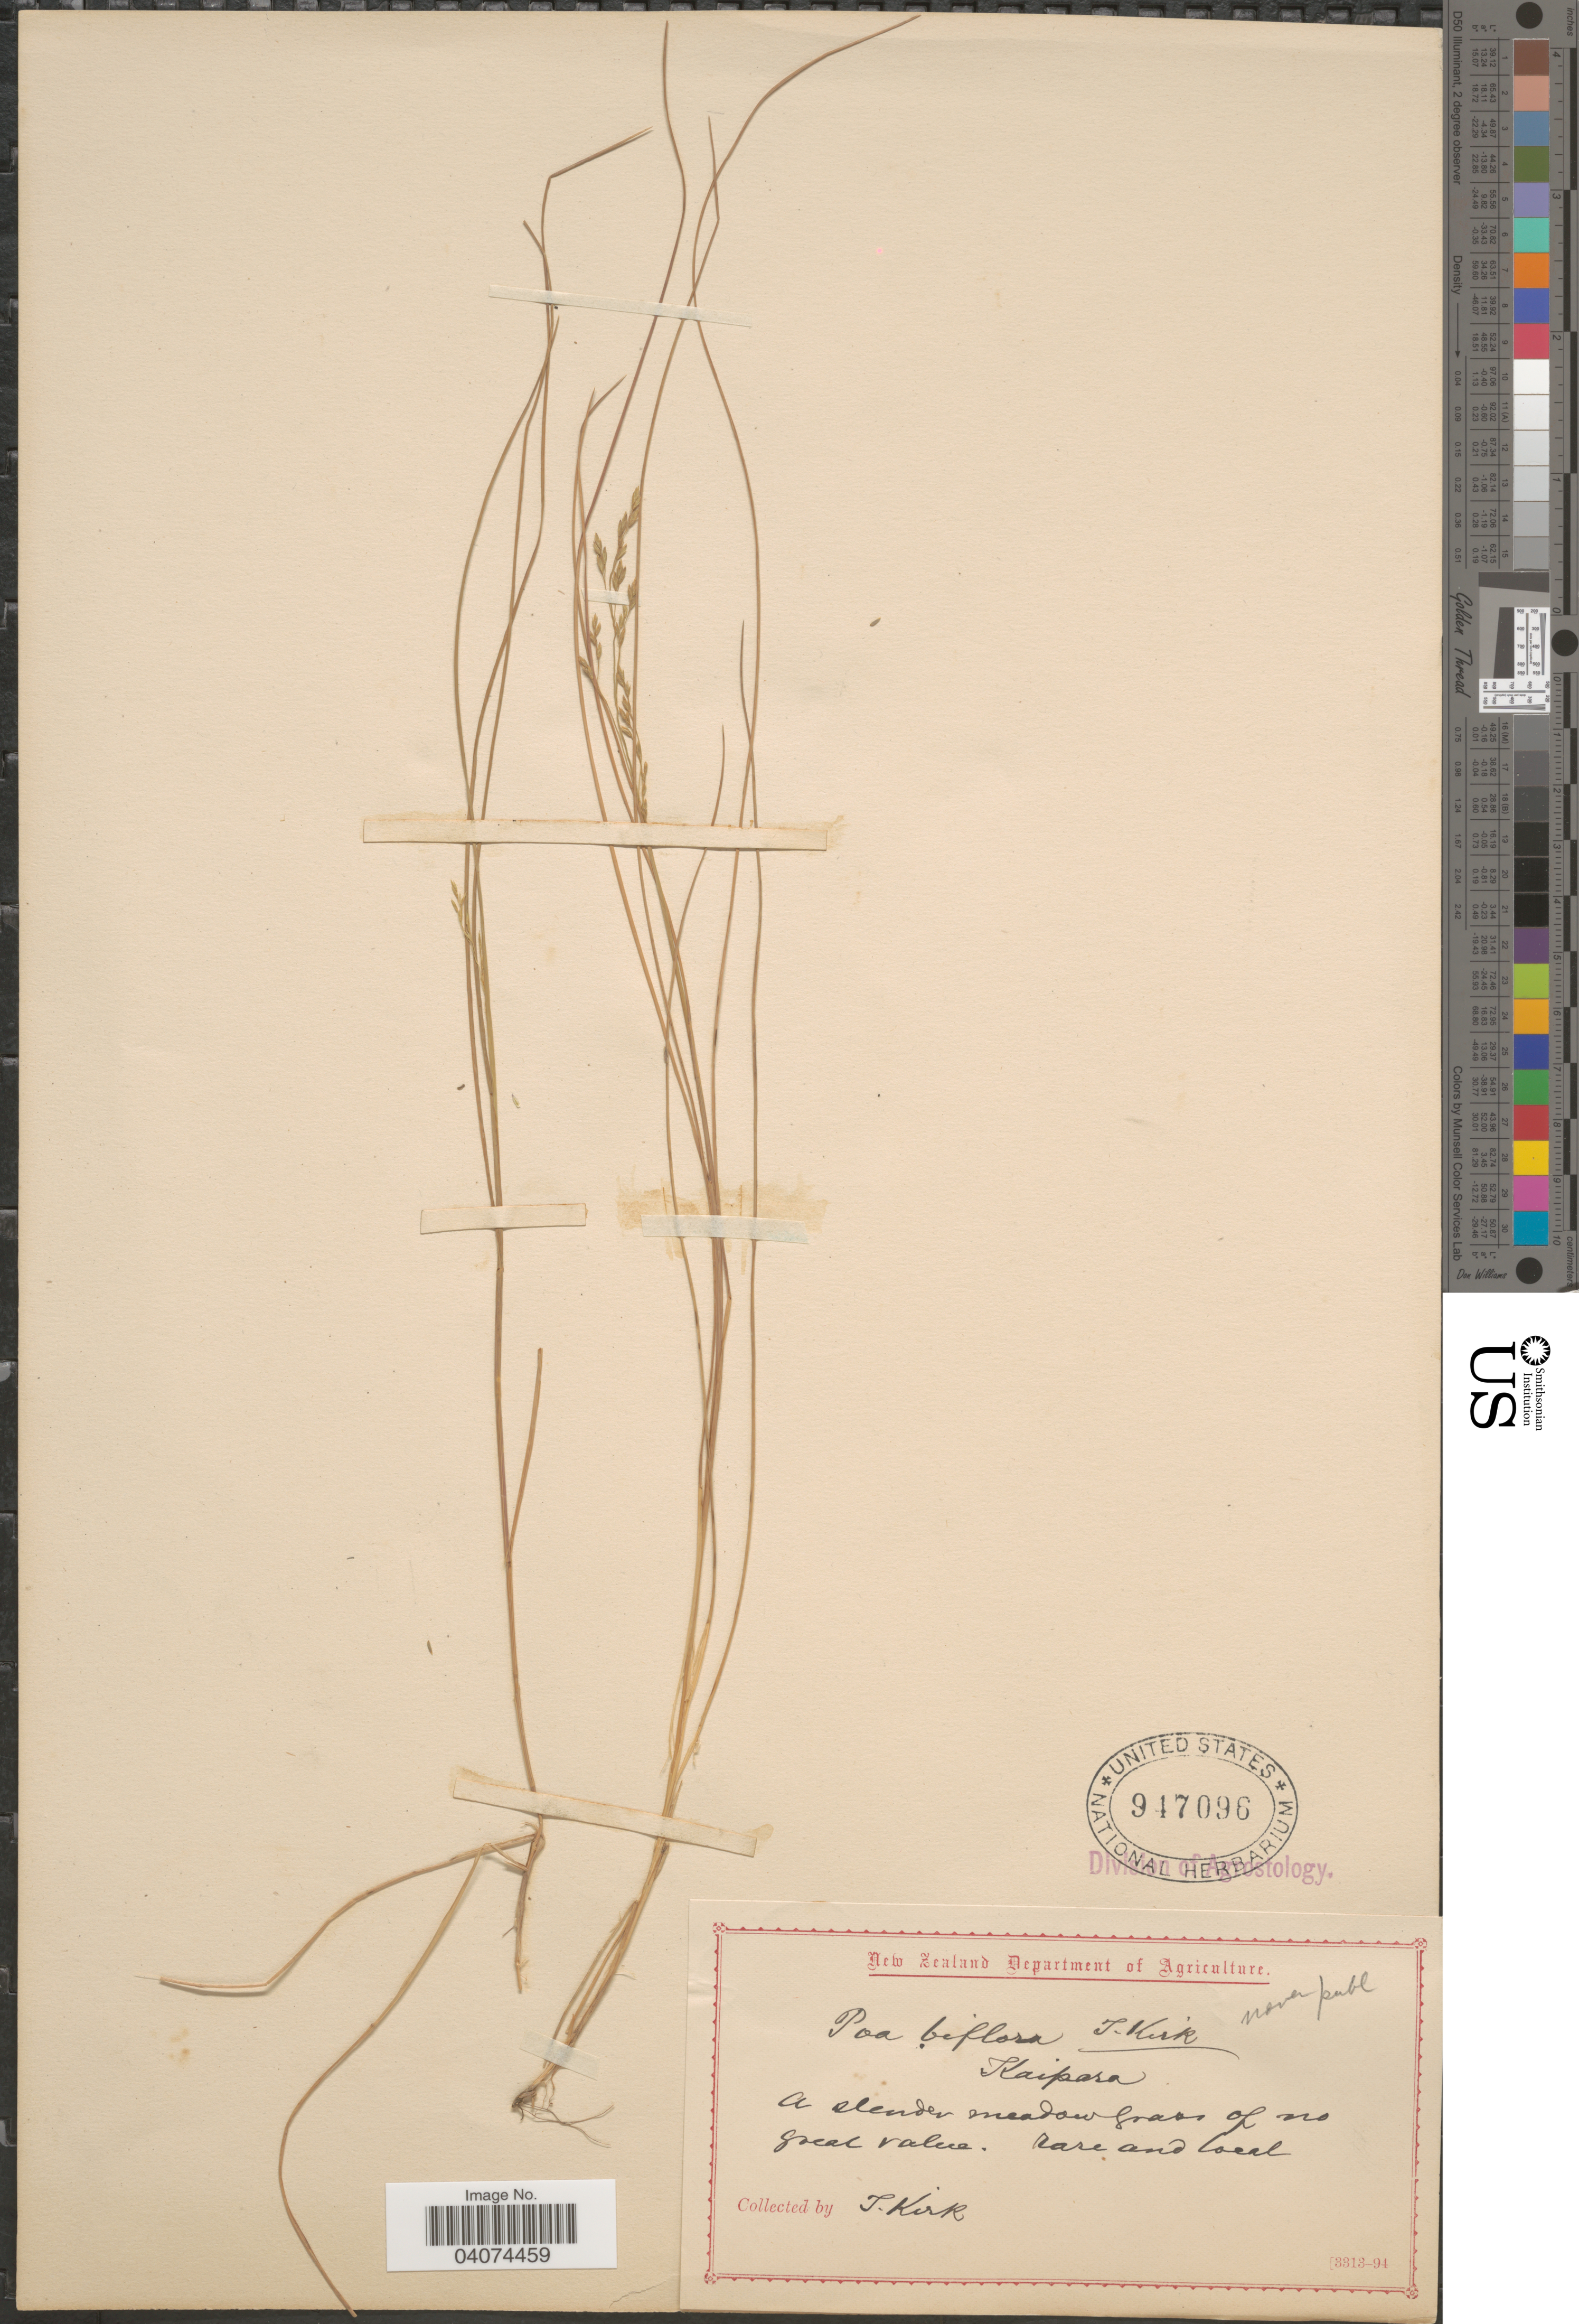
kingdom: Plantae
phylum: Tracheophyta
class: Liliopsida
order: Poales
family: Poaceae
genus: Poa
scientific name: Poa sp.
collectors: T. Kirk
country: New Zealand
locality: Kaipara.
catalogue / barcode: US 947096